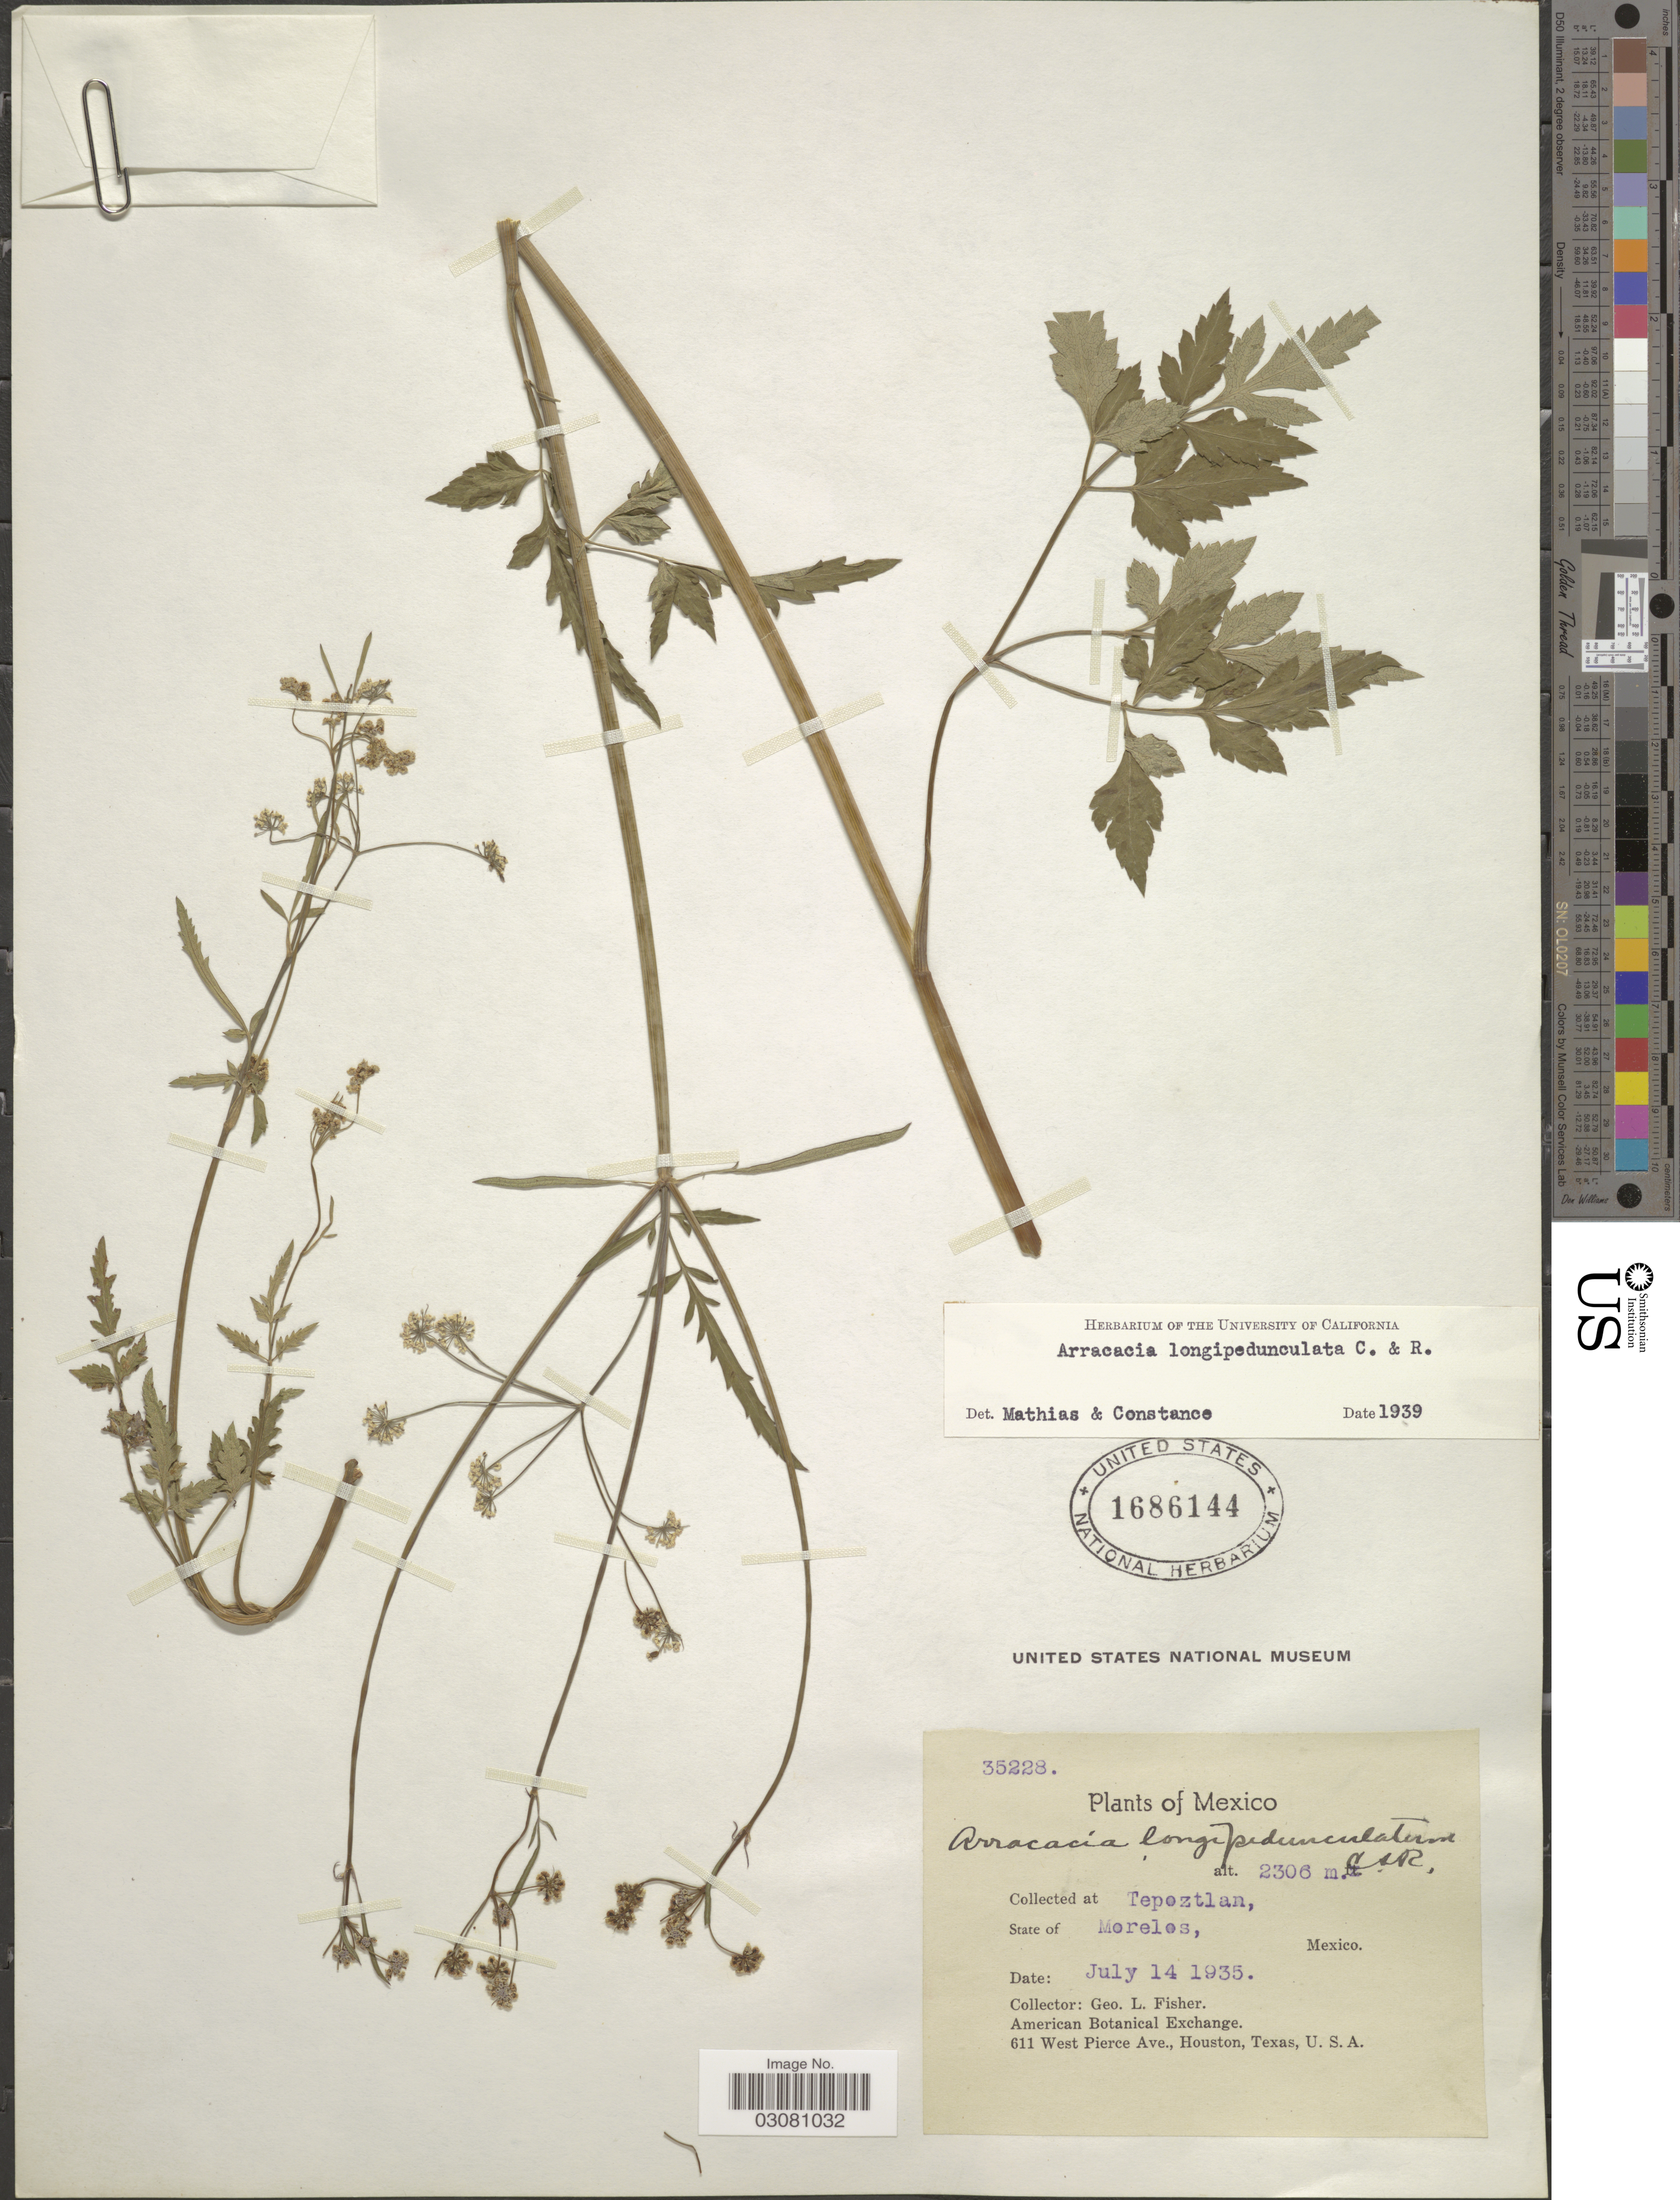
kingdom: Plantae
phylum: Tracheophyta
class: Magnoliopsida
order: Apiales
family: Apiaceae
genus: Arracacia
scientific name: Arracacia longipedunculata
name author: J.M. Coult. & Rose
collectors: G. L. Fisher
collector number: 35228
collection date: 1935-07-14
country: Mexico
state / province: Morelos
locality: Tepoztlan.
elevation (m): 2306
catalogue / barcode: US 1686144